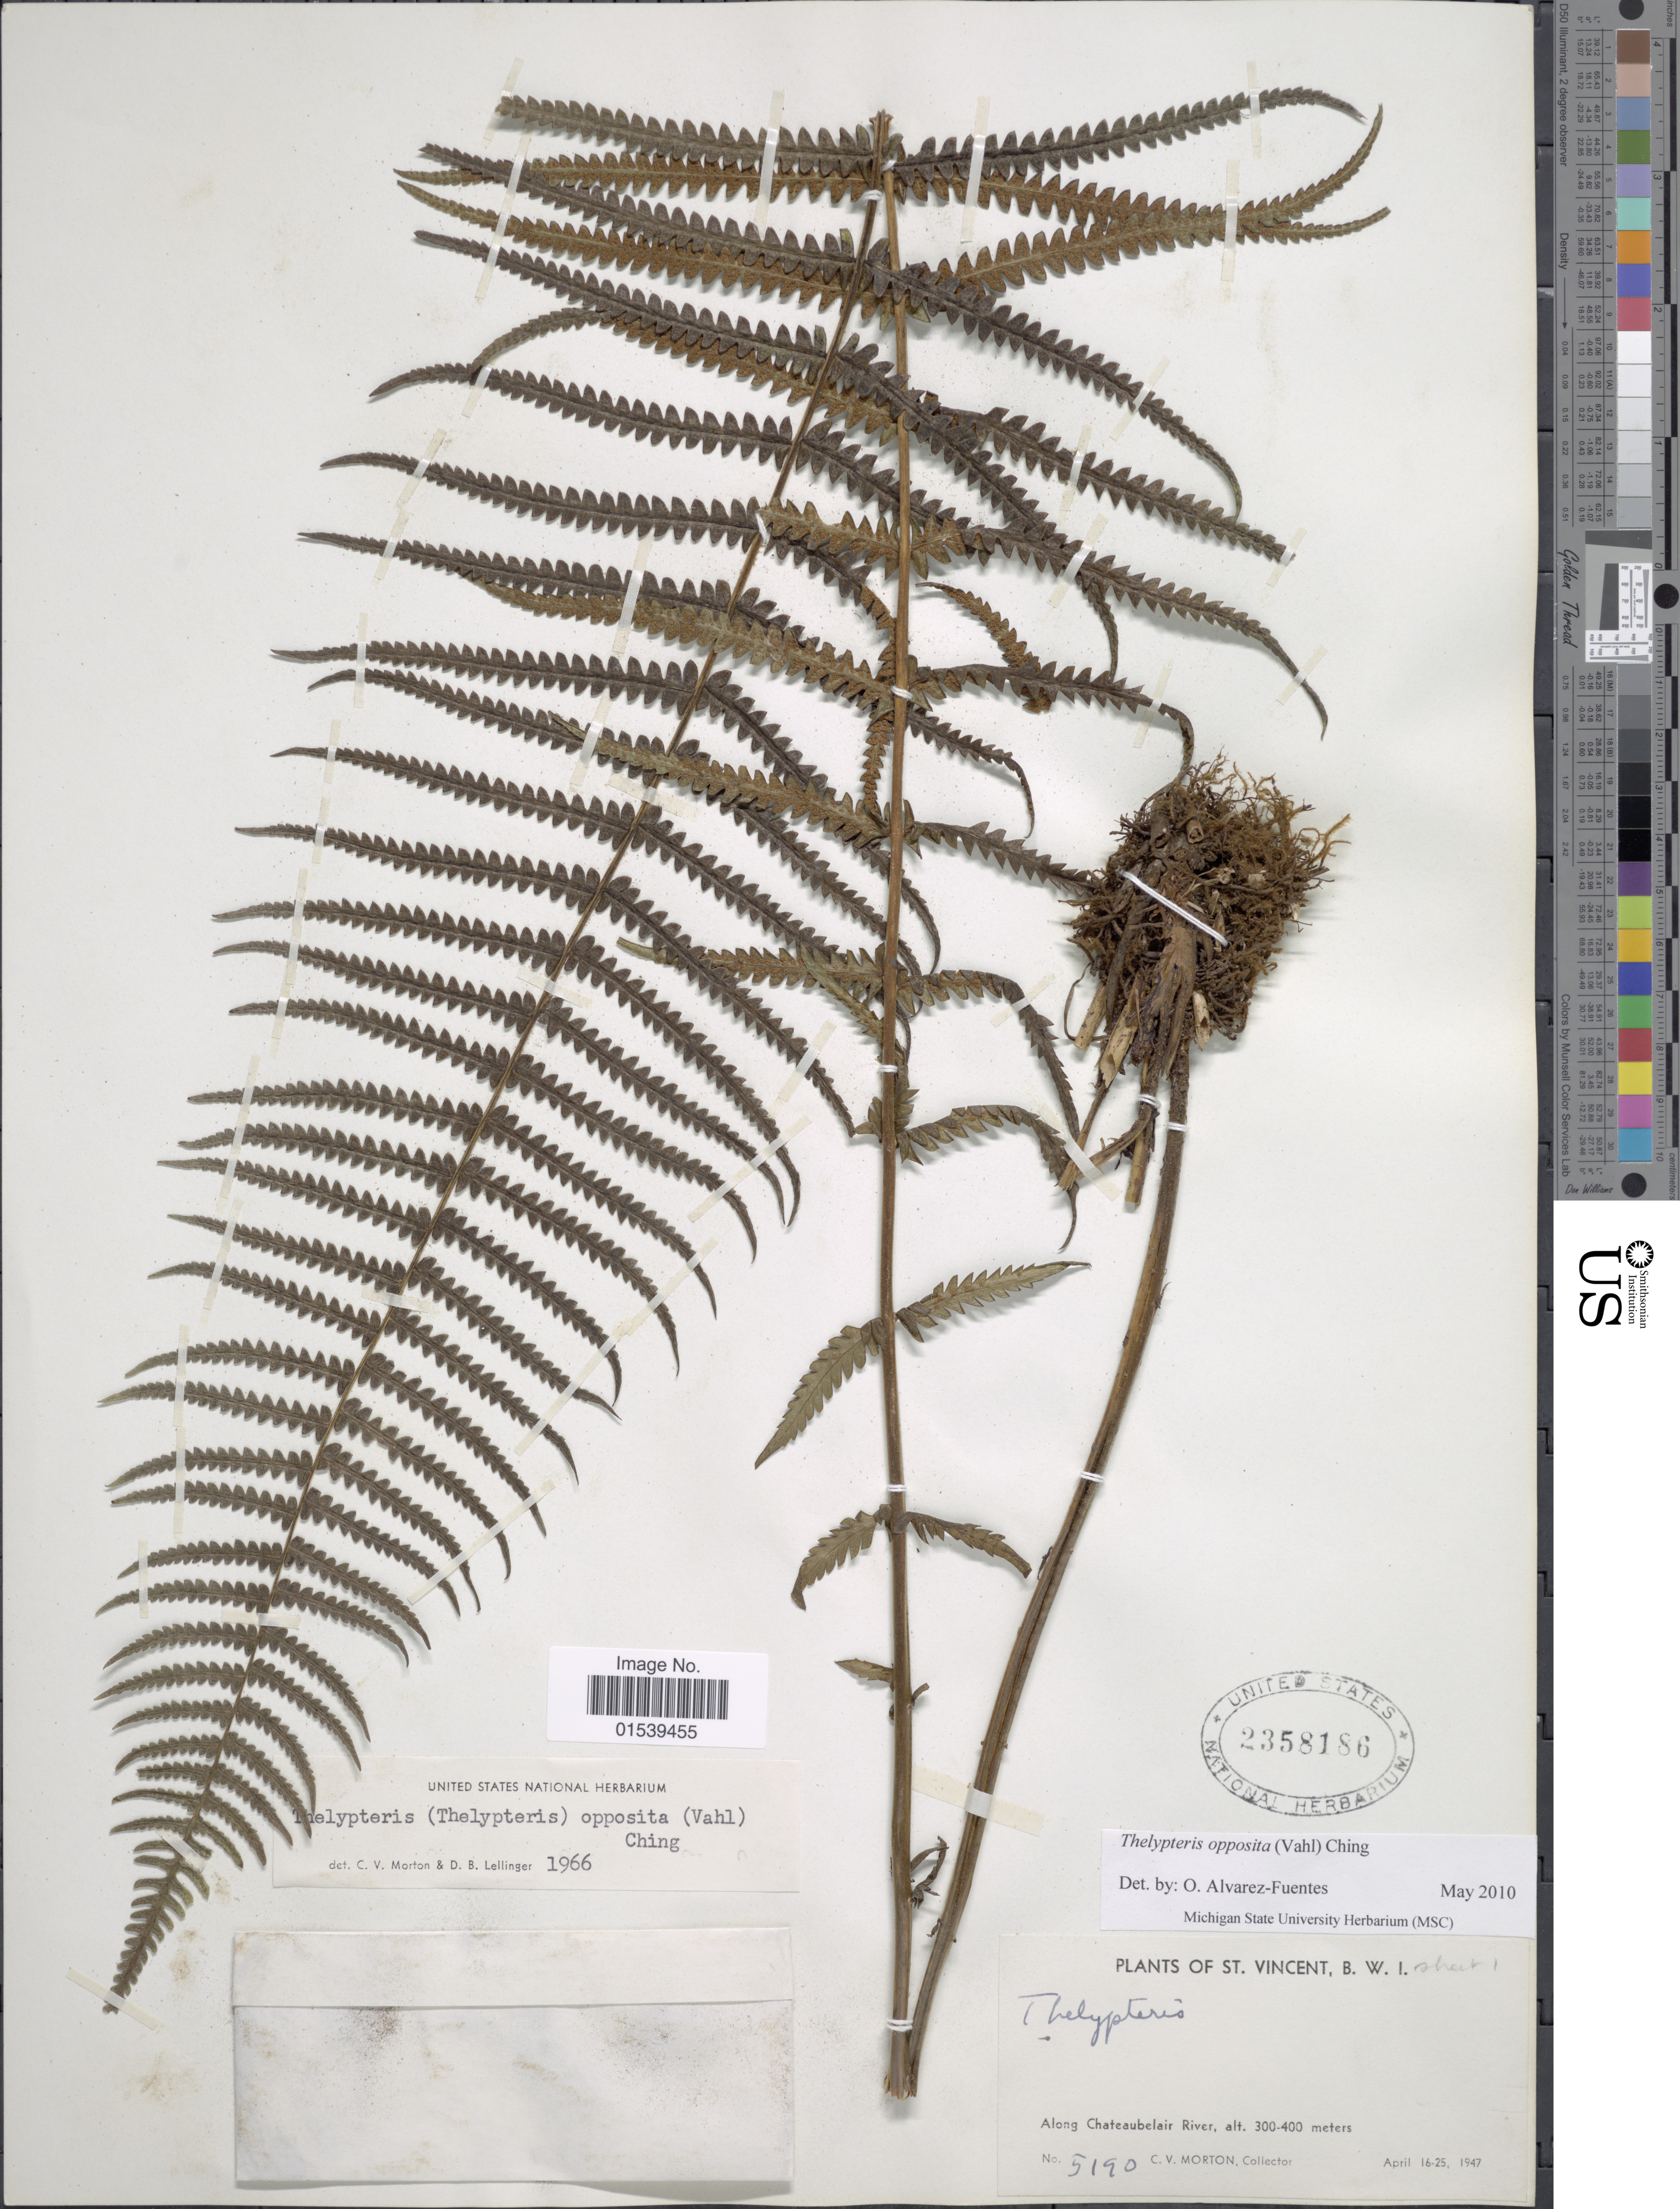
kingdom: Plantae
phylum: Tracheophyta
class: Polypodiopsida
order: Polypodiales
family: Thelypteridaceae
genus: Amauropelta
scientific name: Amauropelta opposita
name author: (Vahl) Pic. Serm.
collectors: C. V. Morton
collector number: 5190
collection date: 1947-04-16/1947-04-25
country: St. Vincent - Grenadines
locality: St. Vincent, B.W.I., along Chateaubelair River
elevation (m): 300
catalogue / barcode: US 2358186